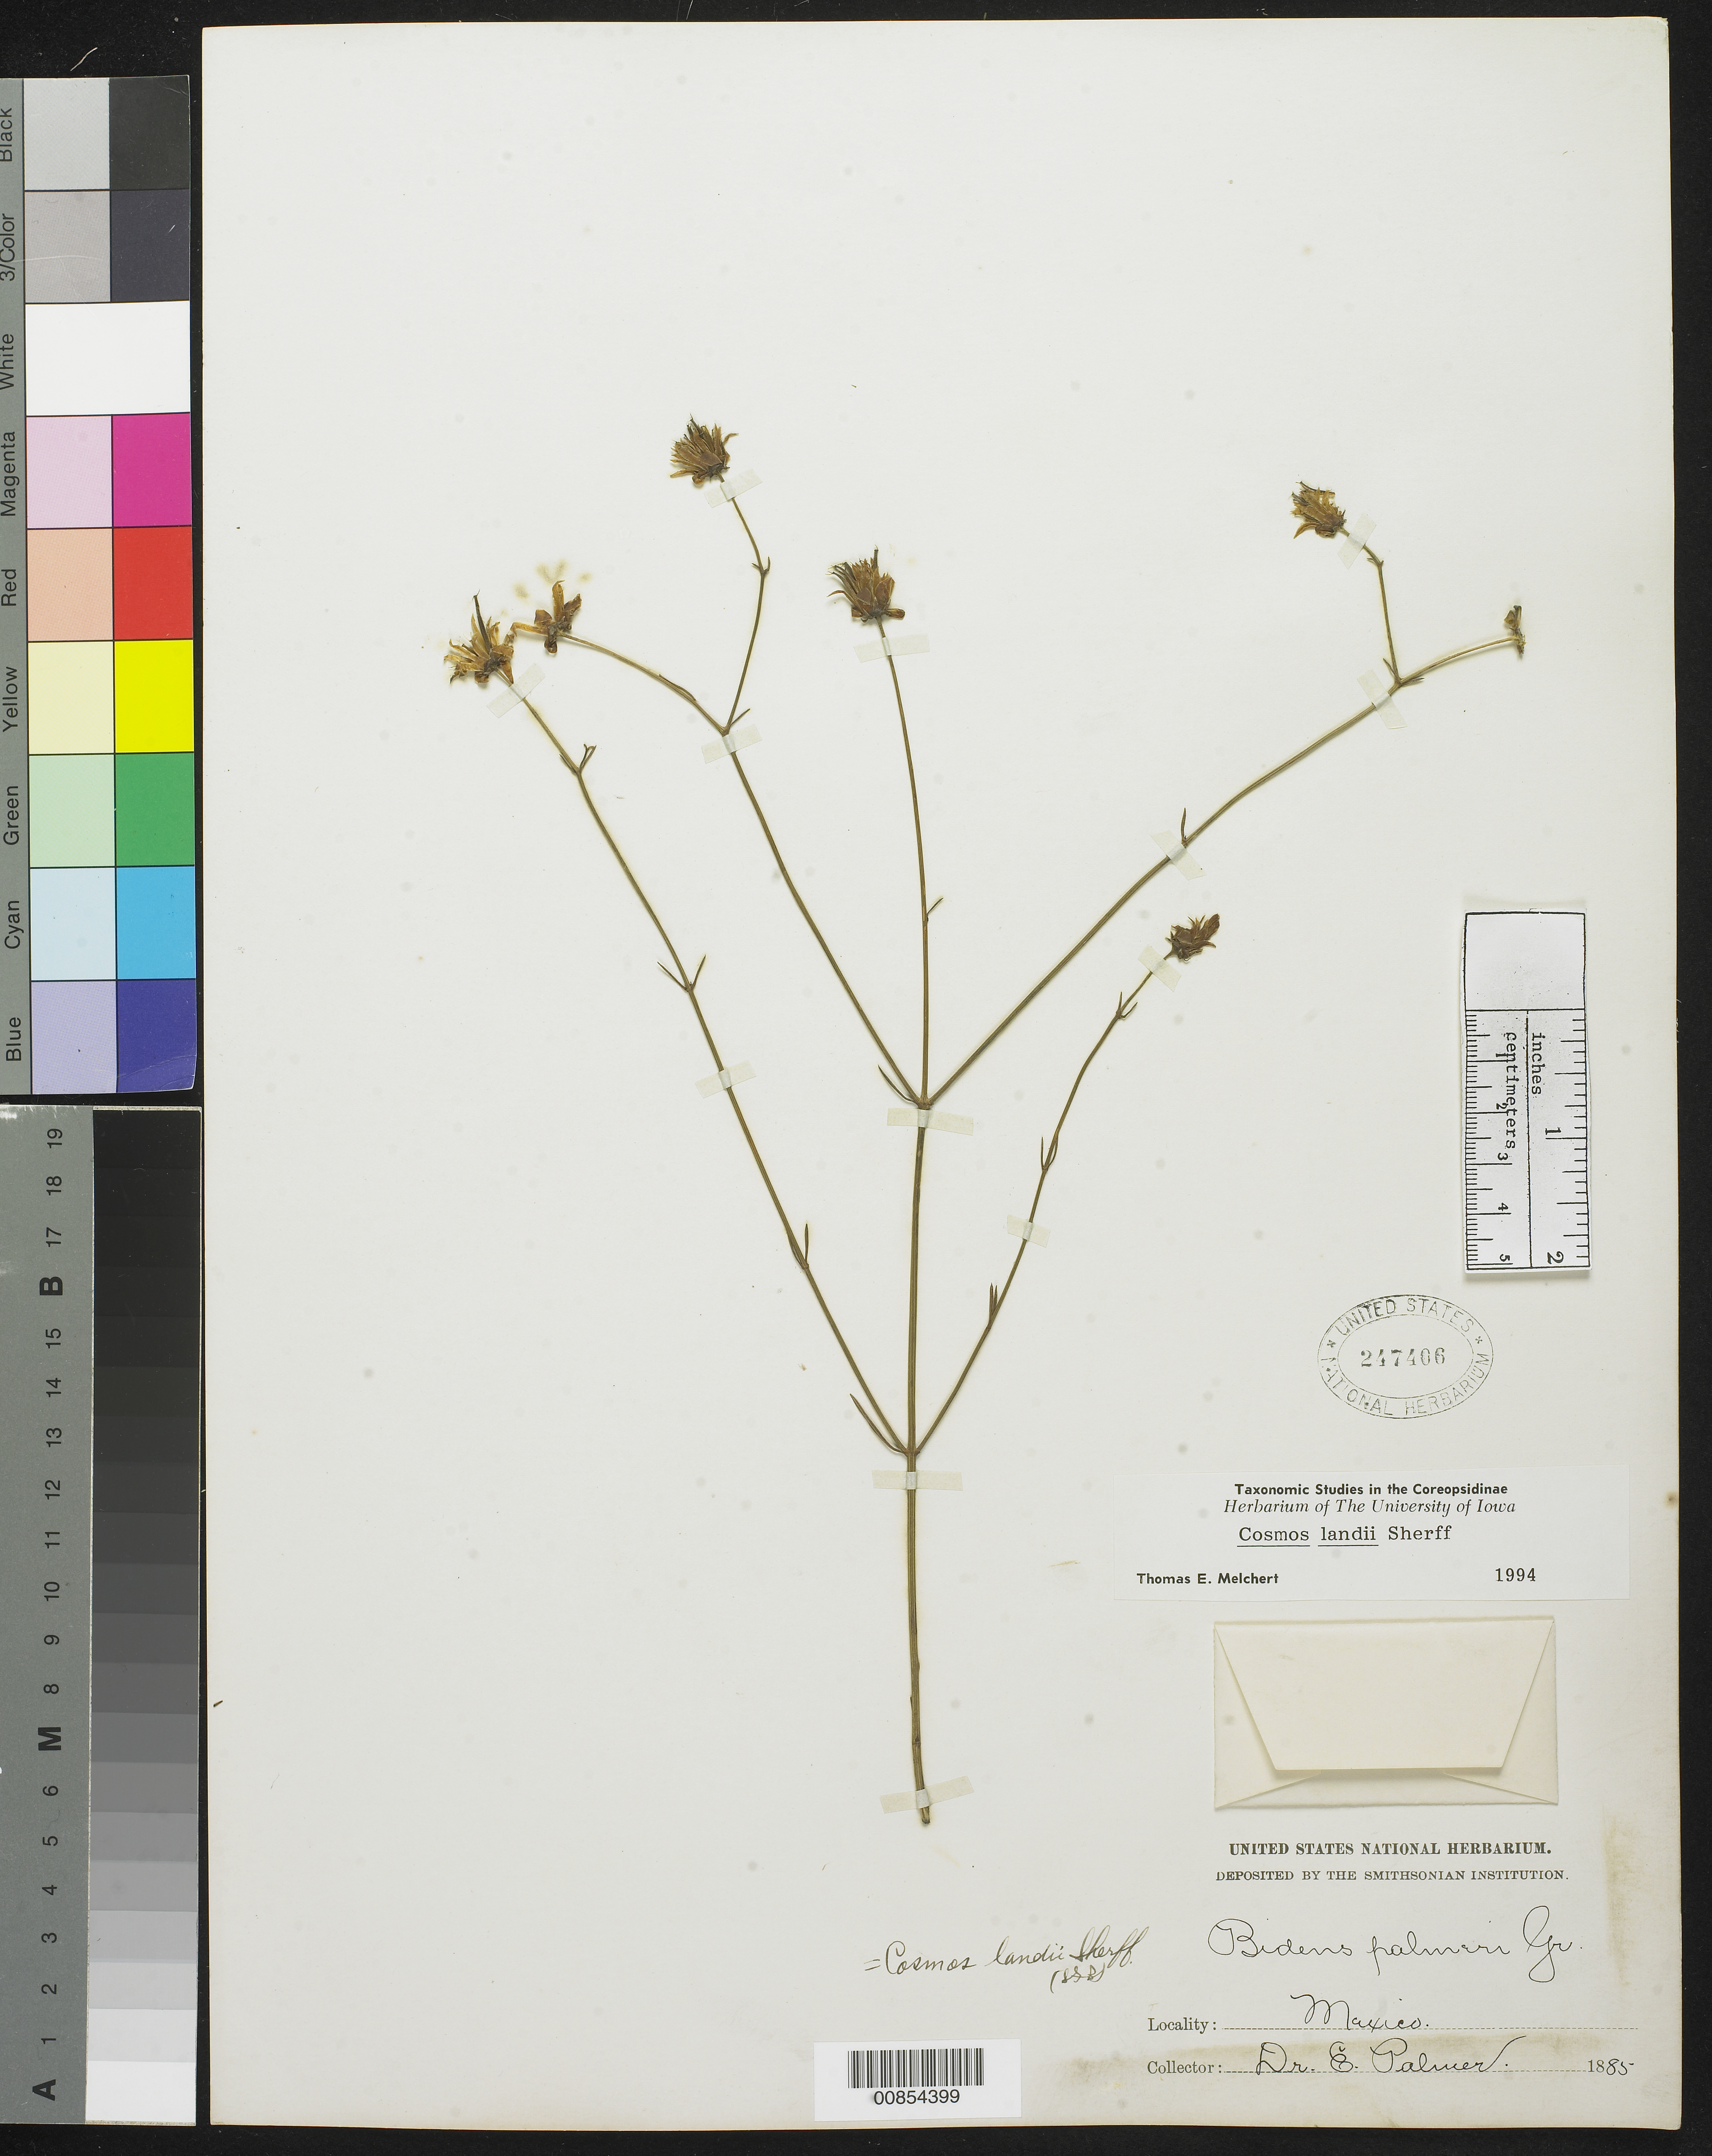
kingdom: Plantae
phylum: Tracheophyta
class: Magnoliopsida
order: Asterales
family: Asteraceae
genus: Cosmos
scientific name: Cosmos landii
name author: Sherff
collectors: E. Palmer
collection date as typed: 1885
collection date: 1885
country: Mexico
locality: Mexico.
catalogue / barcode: US 247406